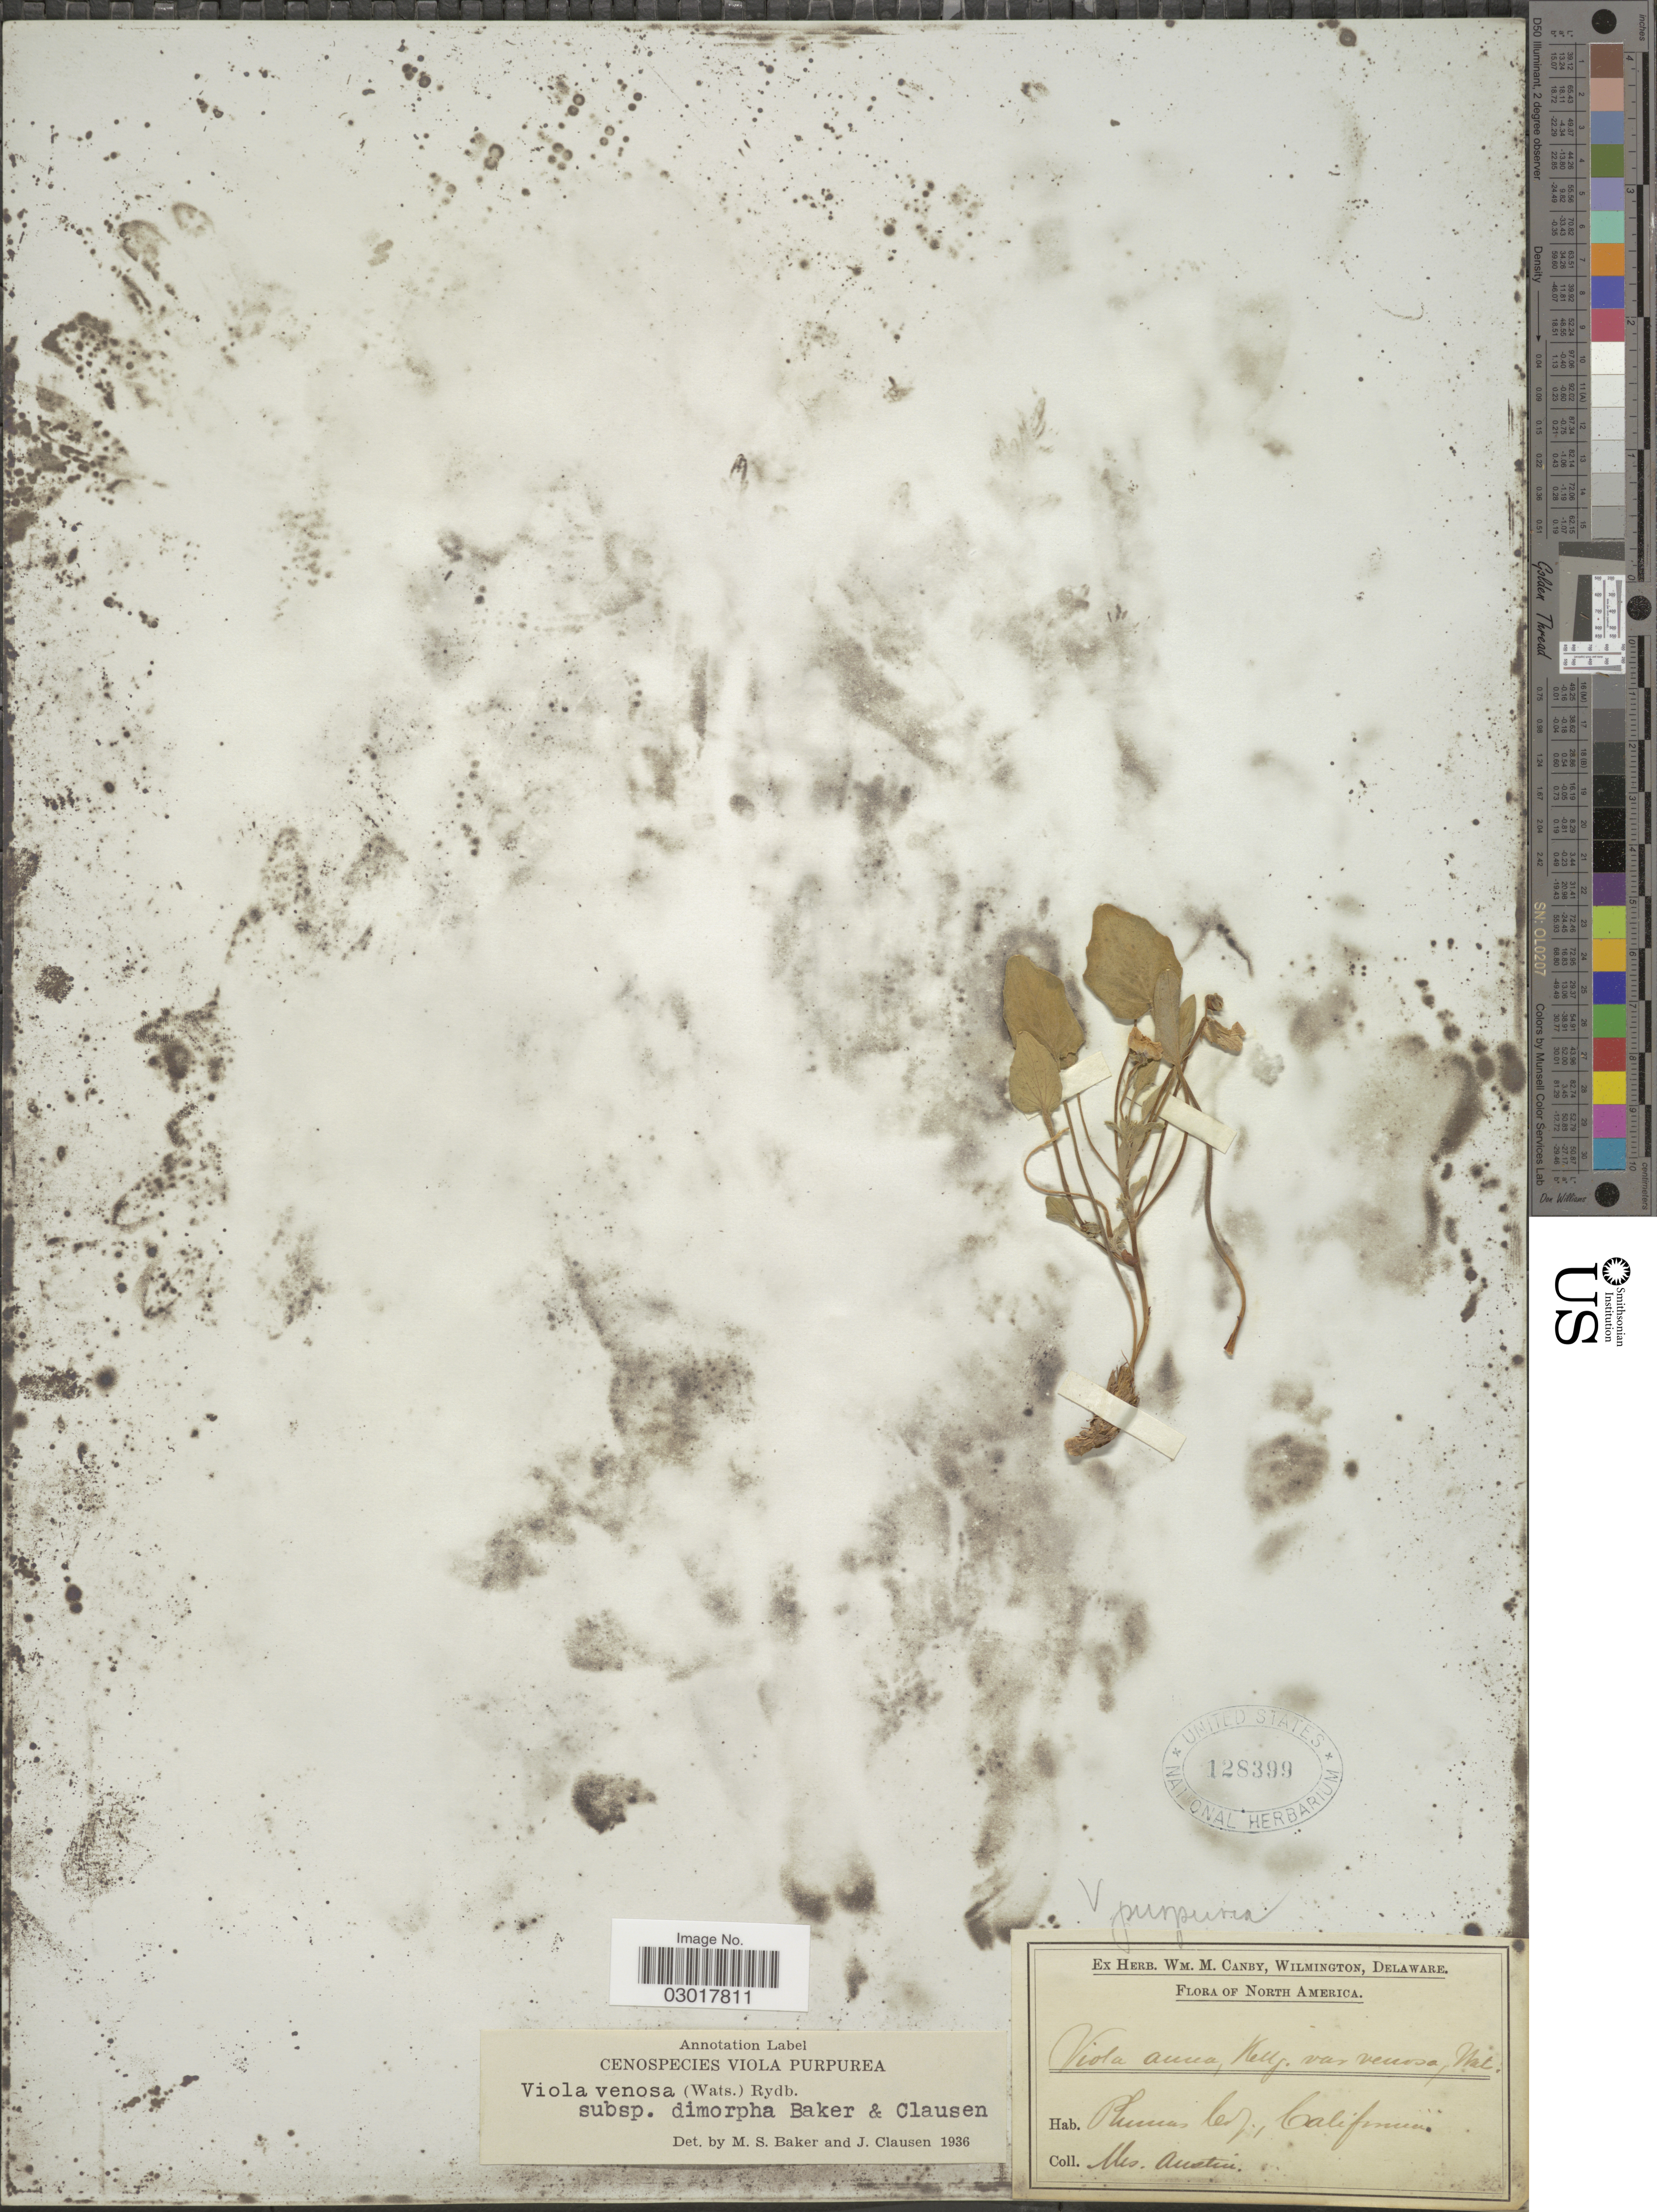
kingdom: Plantae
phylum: Tracheophyta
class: Magnoliopsida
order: Malpighiales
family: Violaceae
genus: Viola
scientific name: Viola venosa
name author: (S. Watson) Rydb.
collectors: Austin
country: United States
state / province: California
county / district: Plumas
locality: Plumas Co.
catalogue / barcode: US 128399